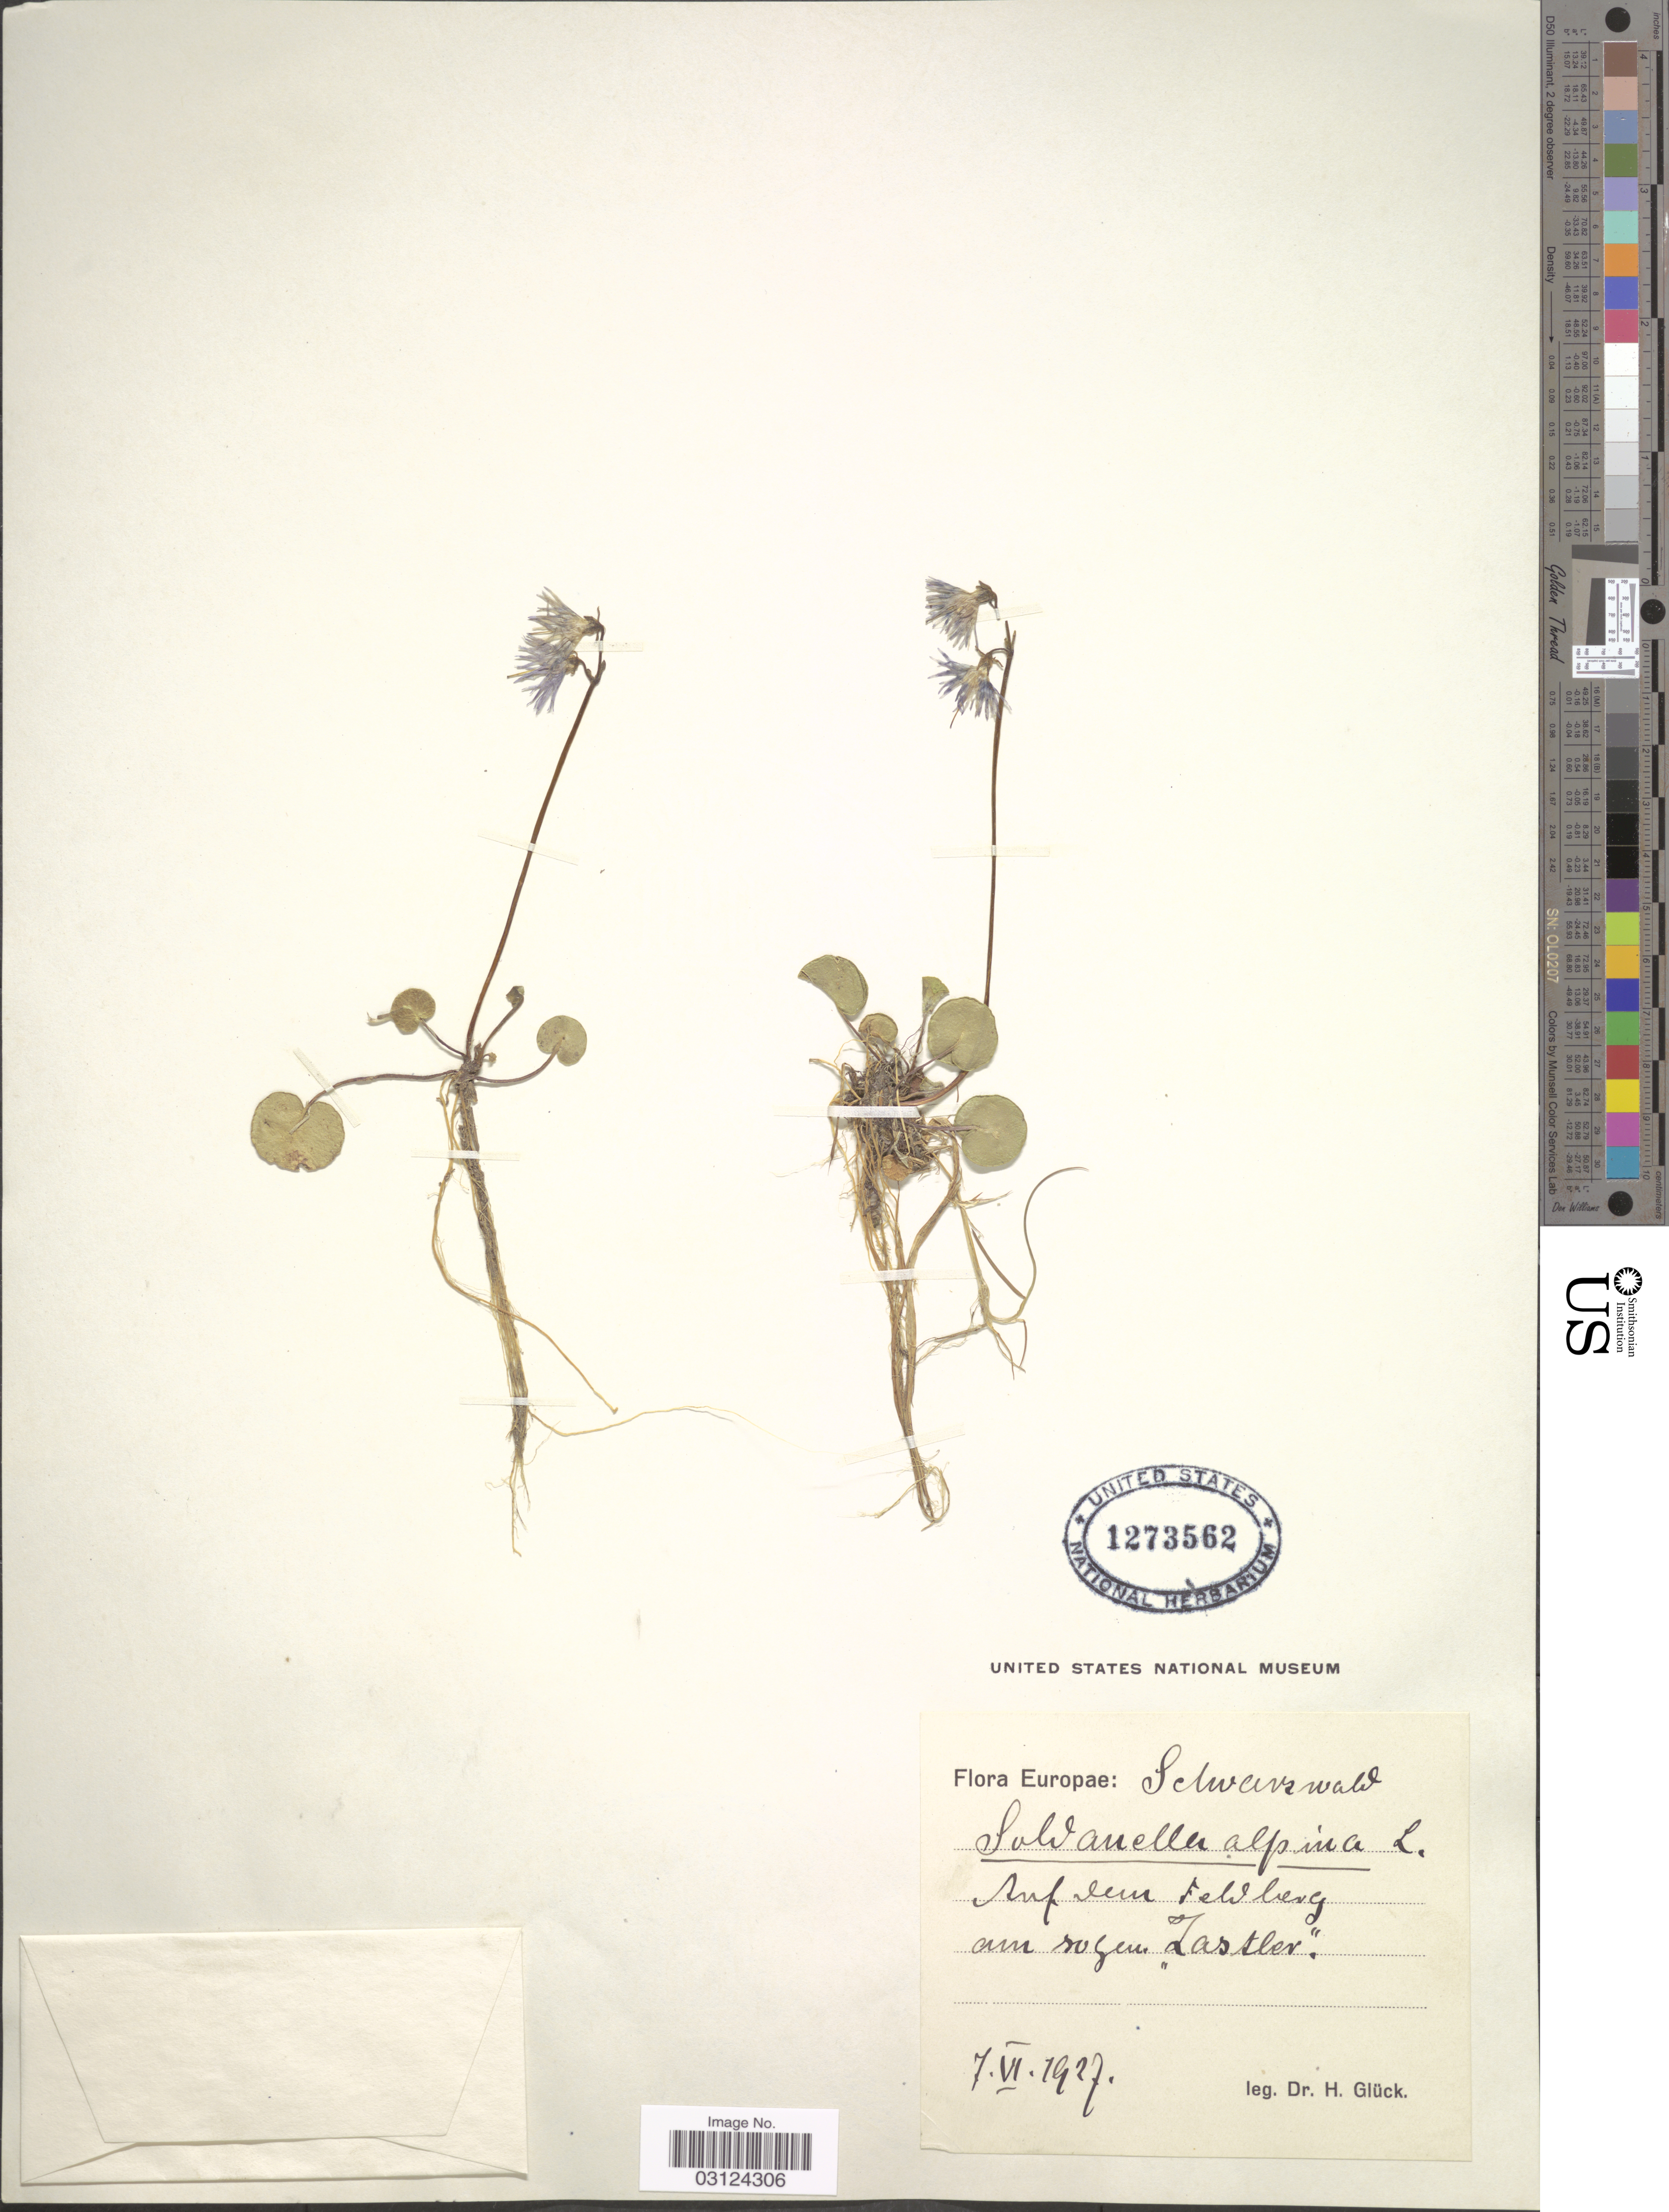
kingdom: Plantae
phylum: Tracheophyta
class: Magnoliopsida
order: Ericales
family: Primulaceae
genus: Soldanella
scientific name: Soldanella alpina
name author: L.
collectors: H. Glück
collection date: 1927-06-07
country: Germany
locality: Europae: Schwarzwald, Auf dem Feldberg am rogem [interpreted] "Zastler".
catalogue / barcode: US 1273562